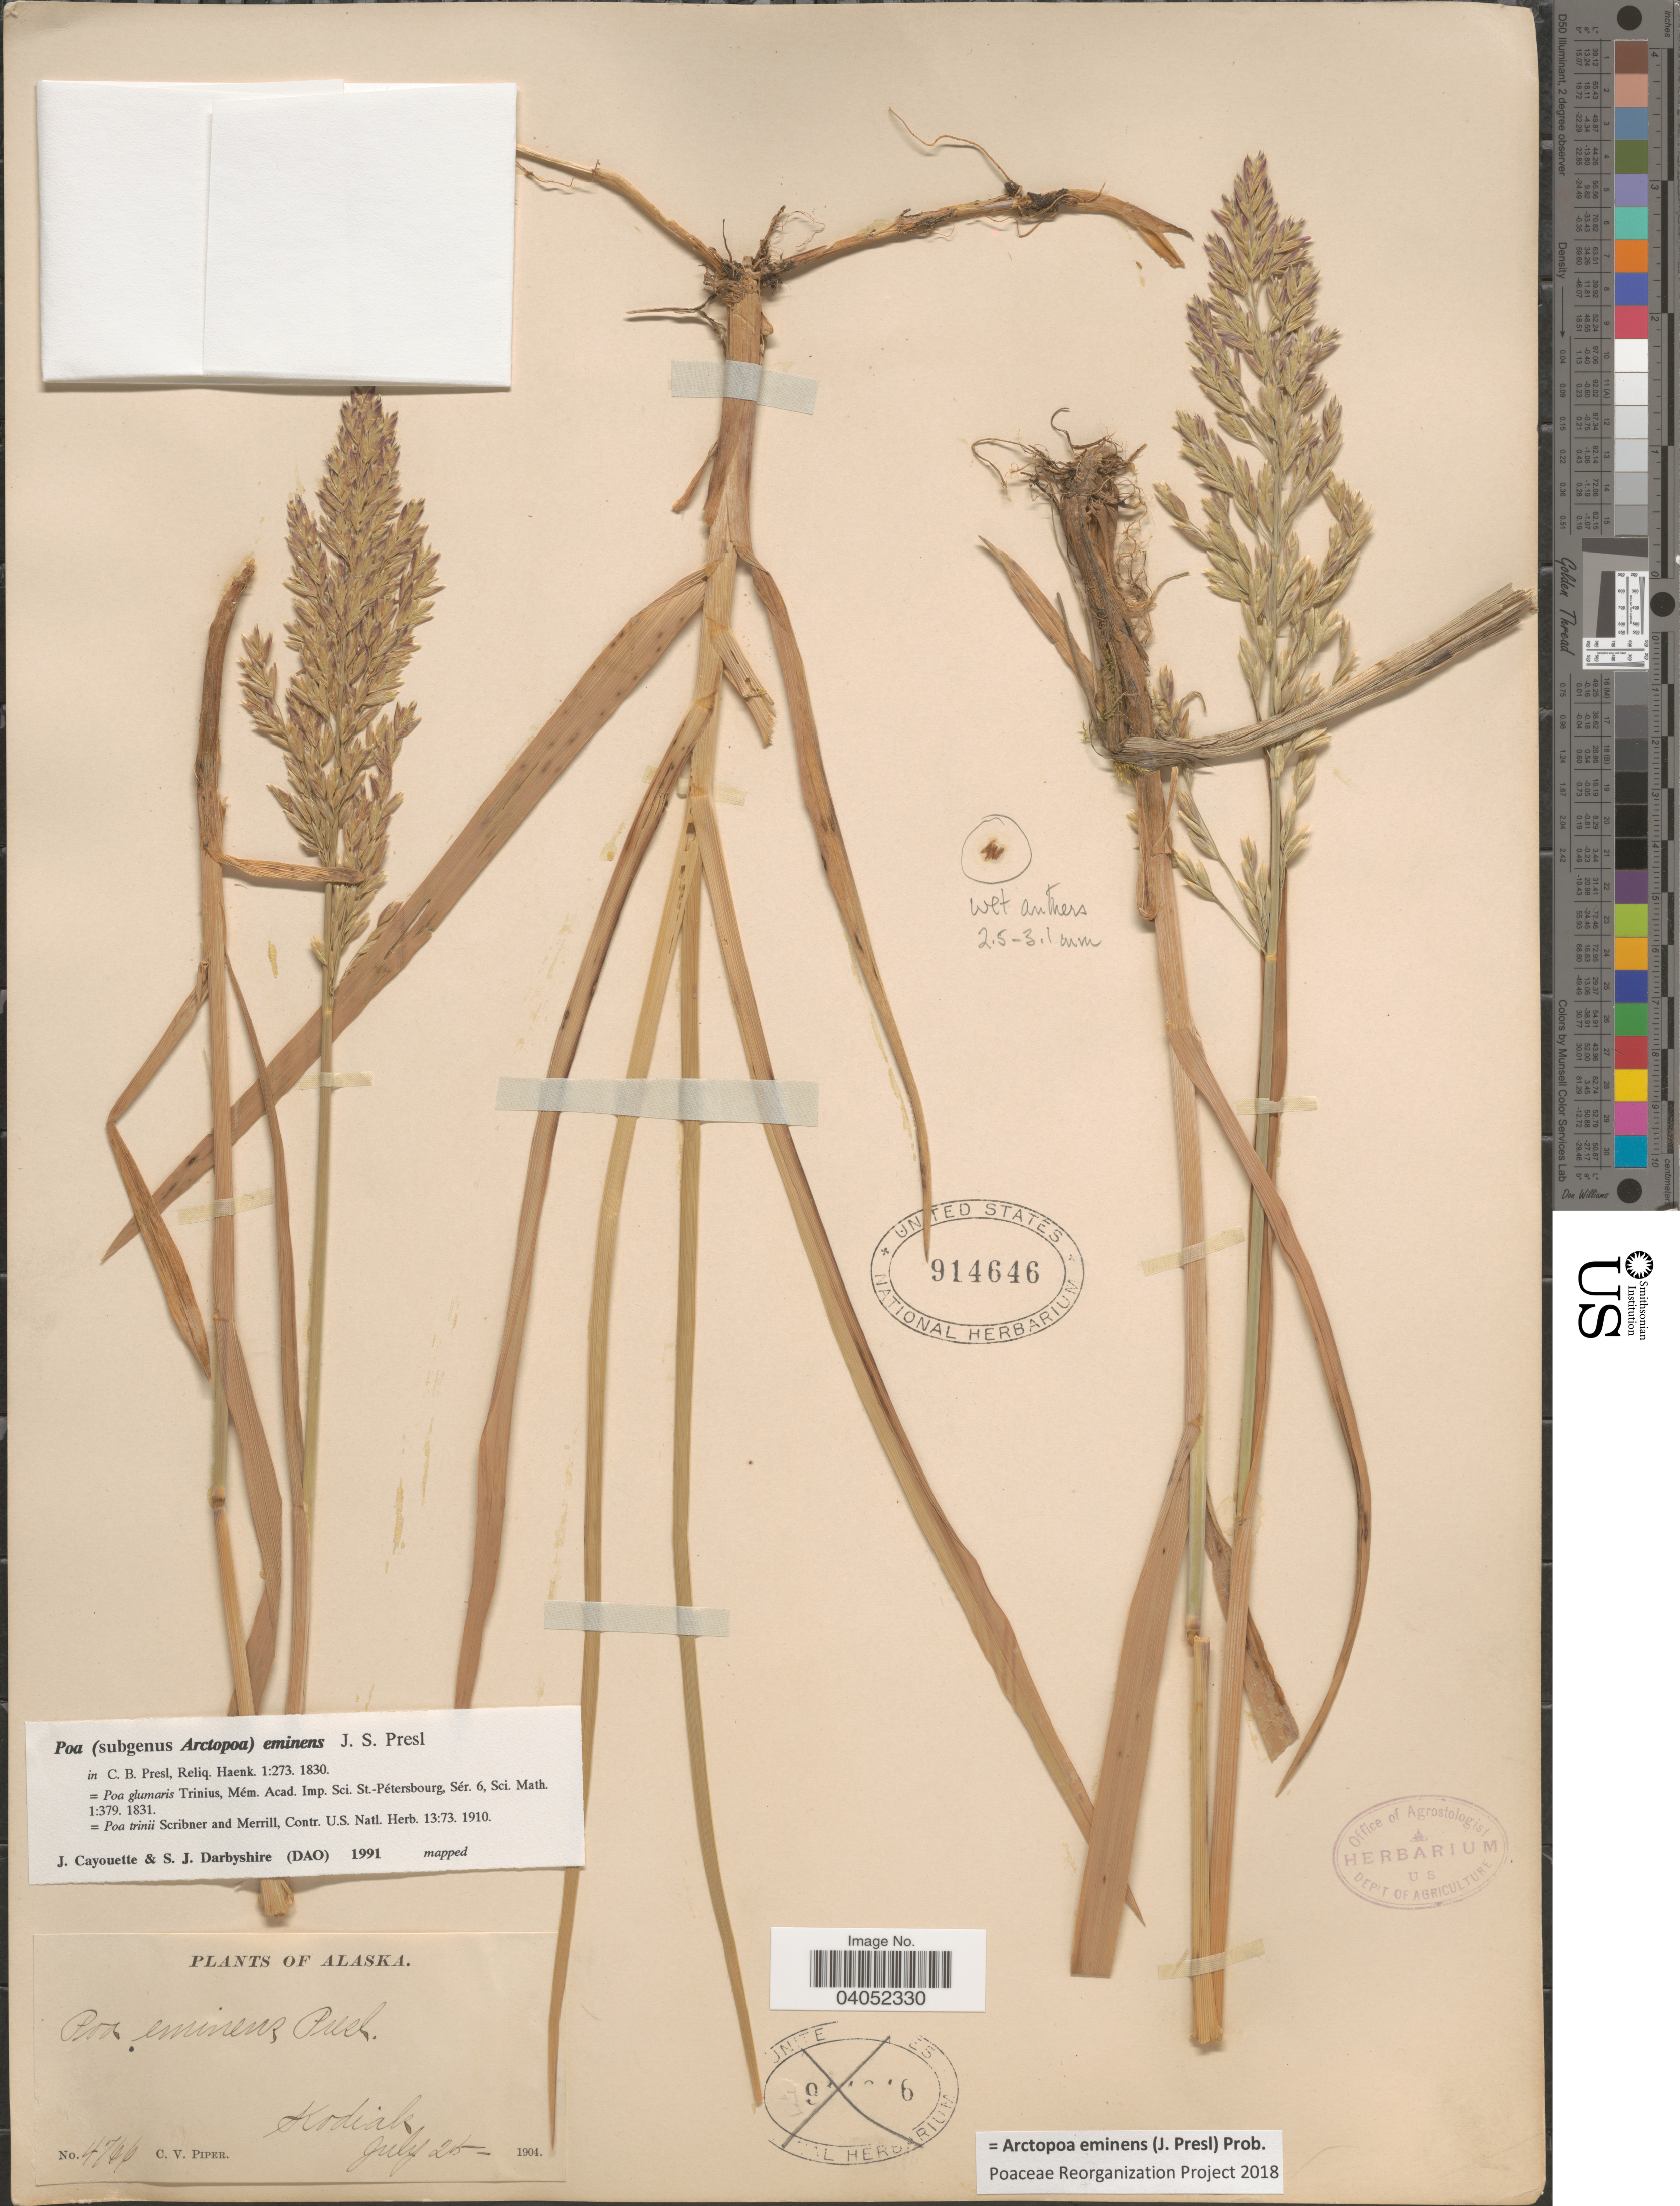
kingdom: Plantae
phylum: Tracheophyta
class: Liliopsida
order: Poales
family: Poaceae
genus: Arctopoa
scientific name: Arctopoa eminens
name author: (J. Presl) Prob.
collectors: C. V. Piper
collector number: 4766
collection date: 1904-07-25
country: United States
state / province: Alaska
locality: Kodiak.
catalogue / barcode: US 914646